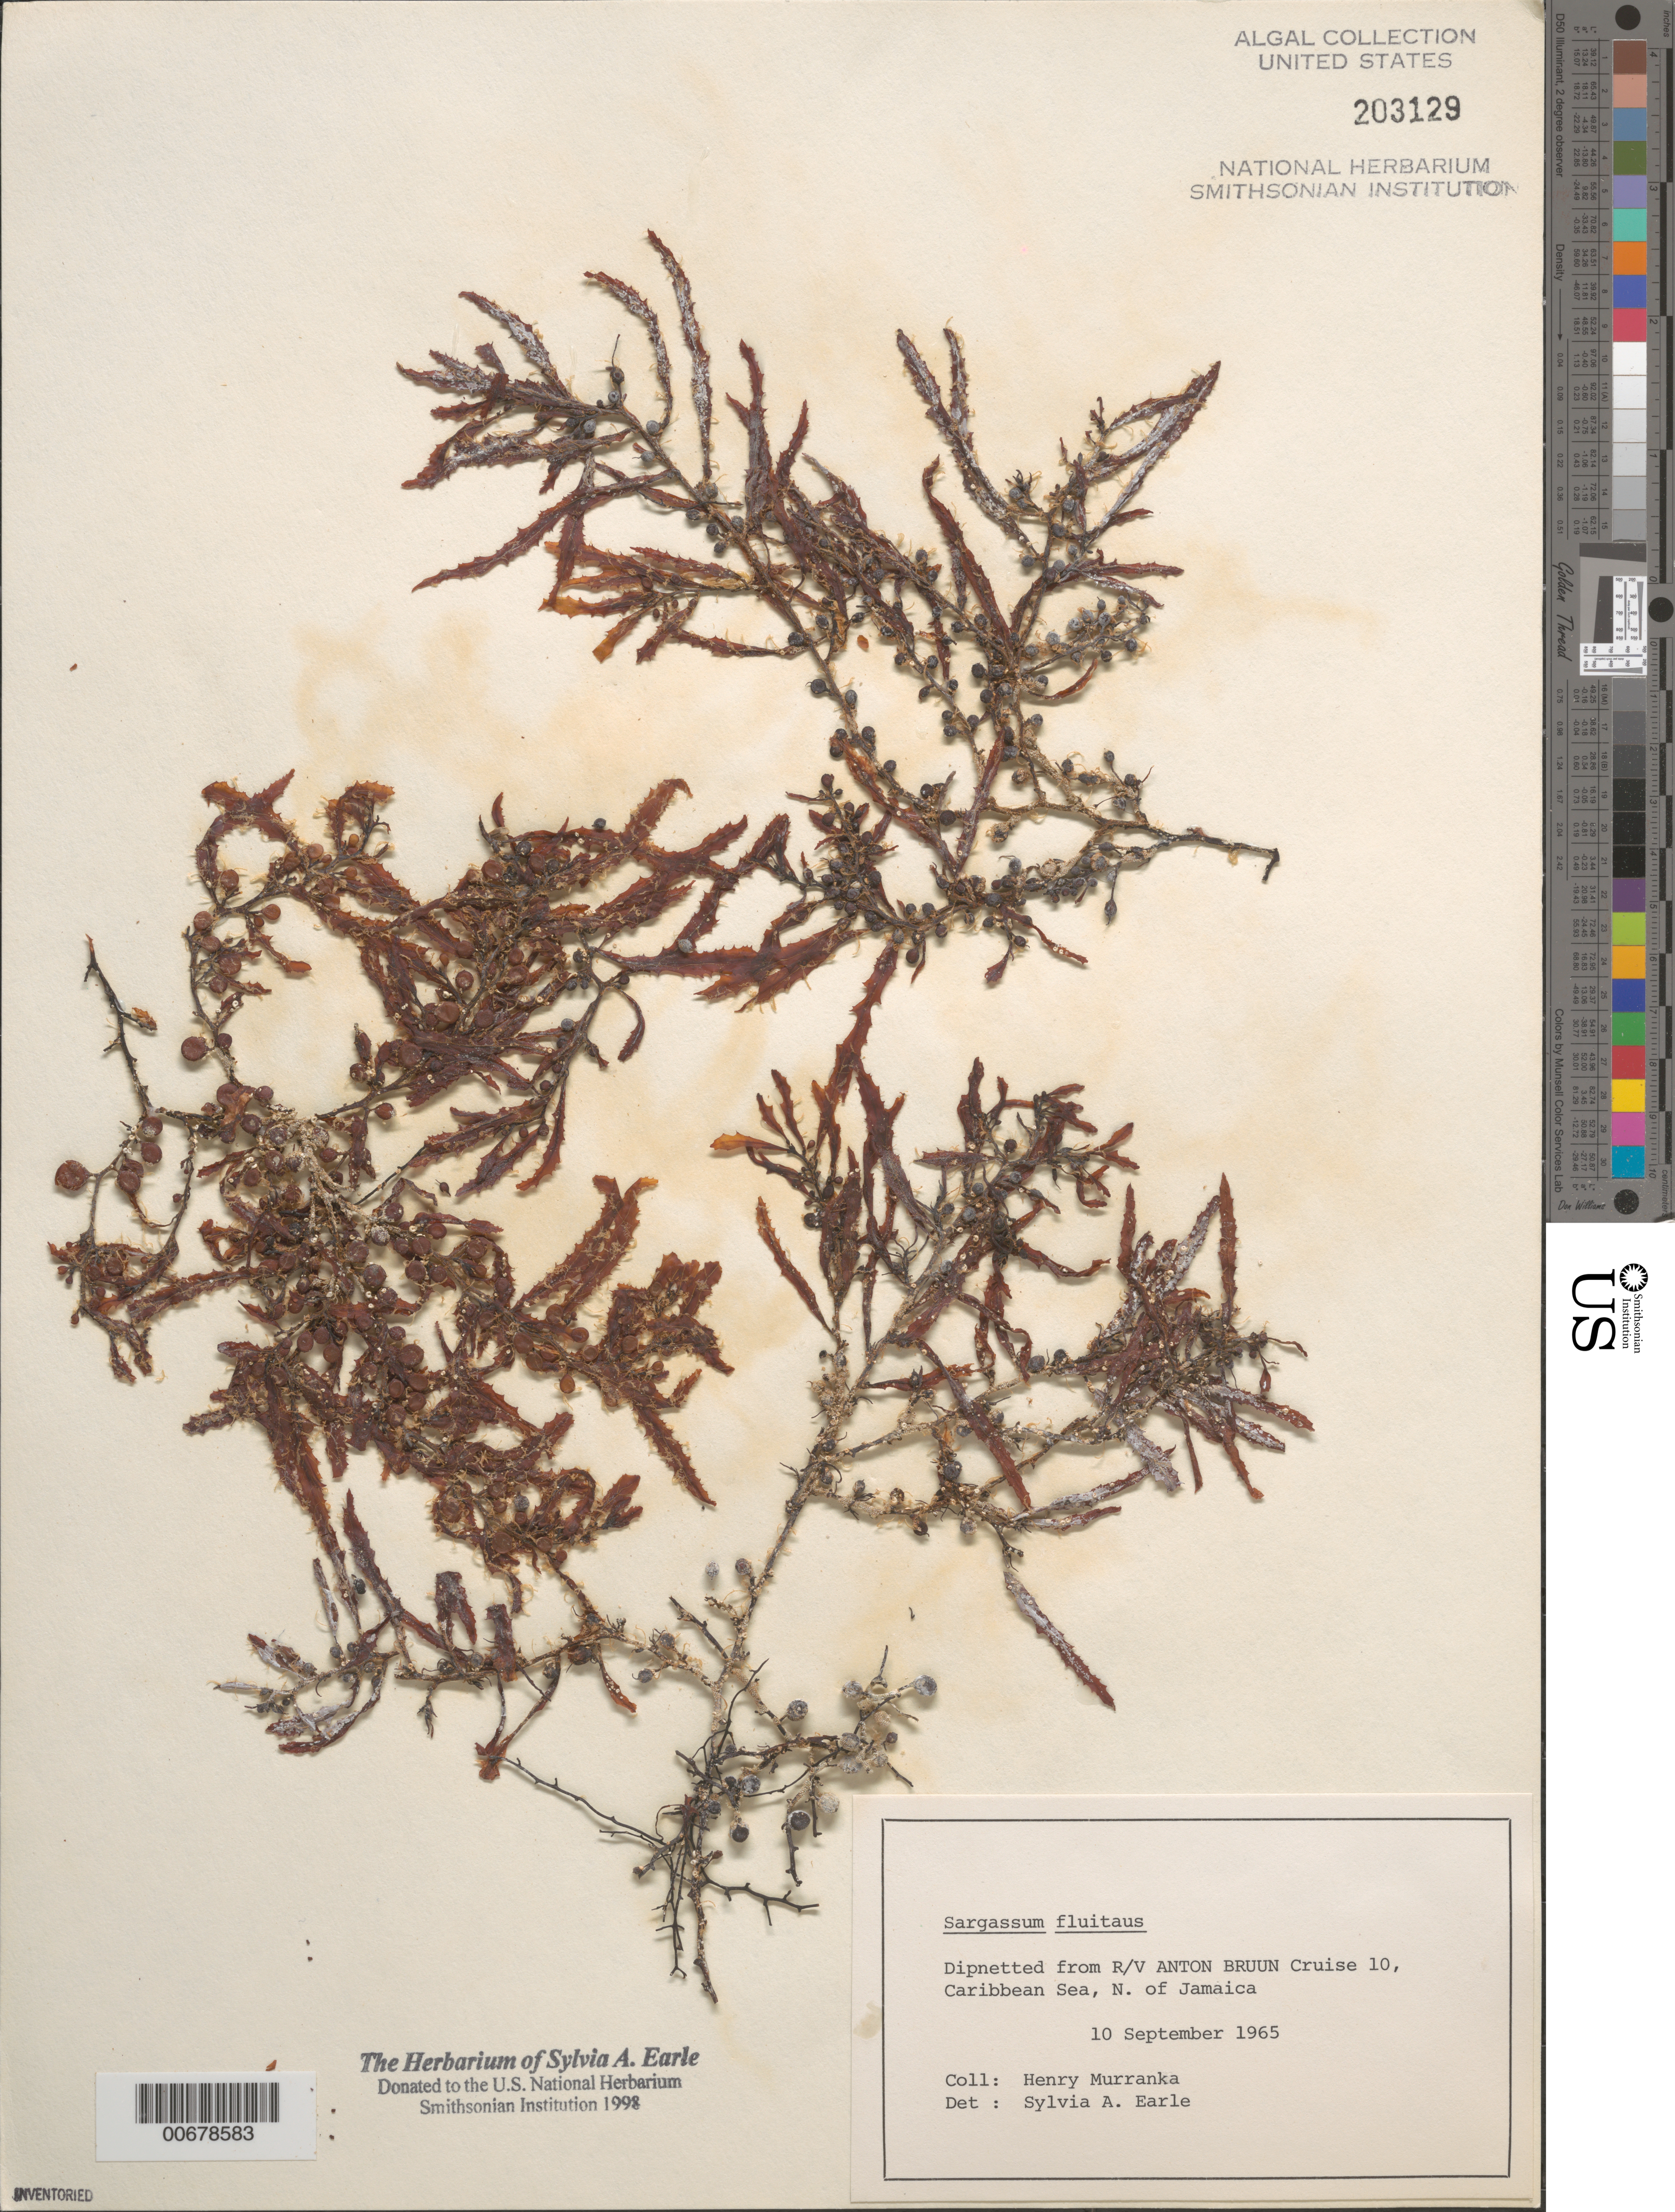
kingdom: Chromista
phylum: Ochrophyta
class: Phaeophyceae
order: Fucales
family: Sargassaceae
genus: Sargassum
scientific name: Sargassum fluitans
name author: (Børgesen) Børgesen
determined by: Earle, S. A.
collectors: H. Murranka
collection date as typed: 10 Sep 1965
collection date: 1965-09-10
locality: Caribbean Sea north of Jamaica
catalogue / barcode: US 203129